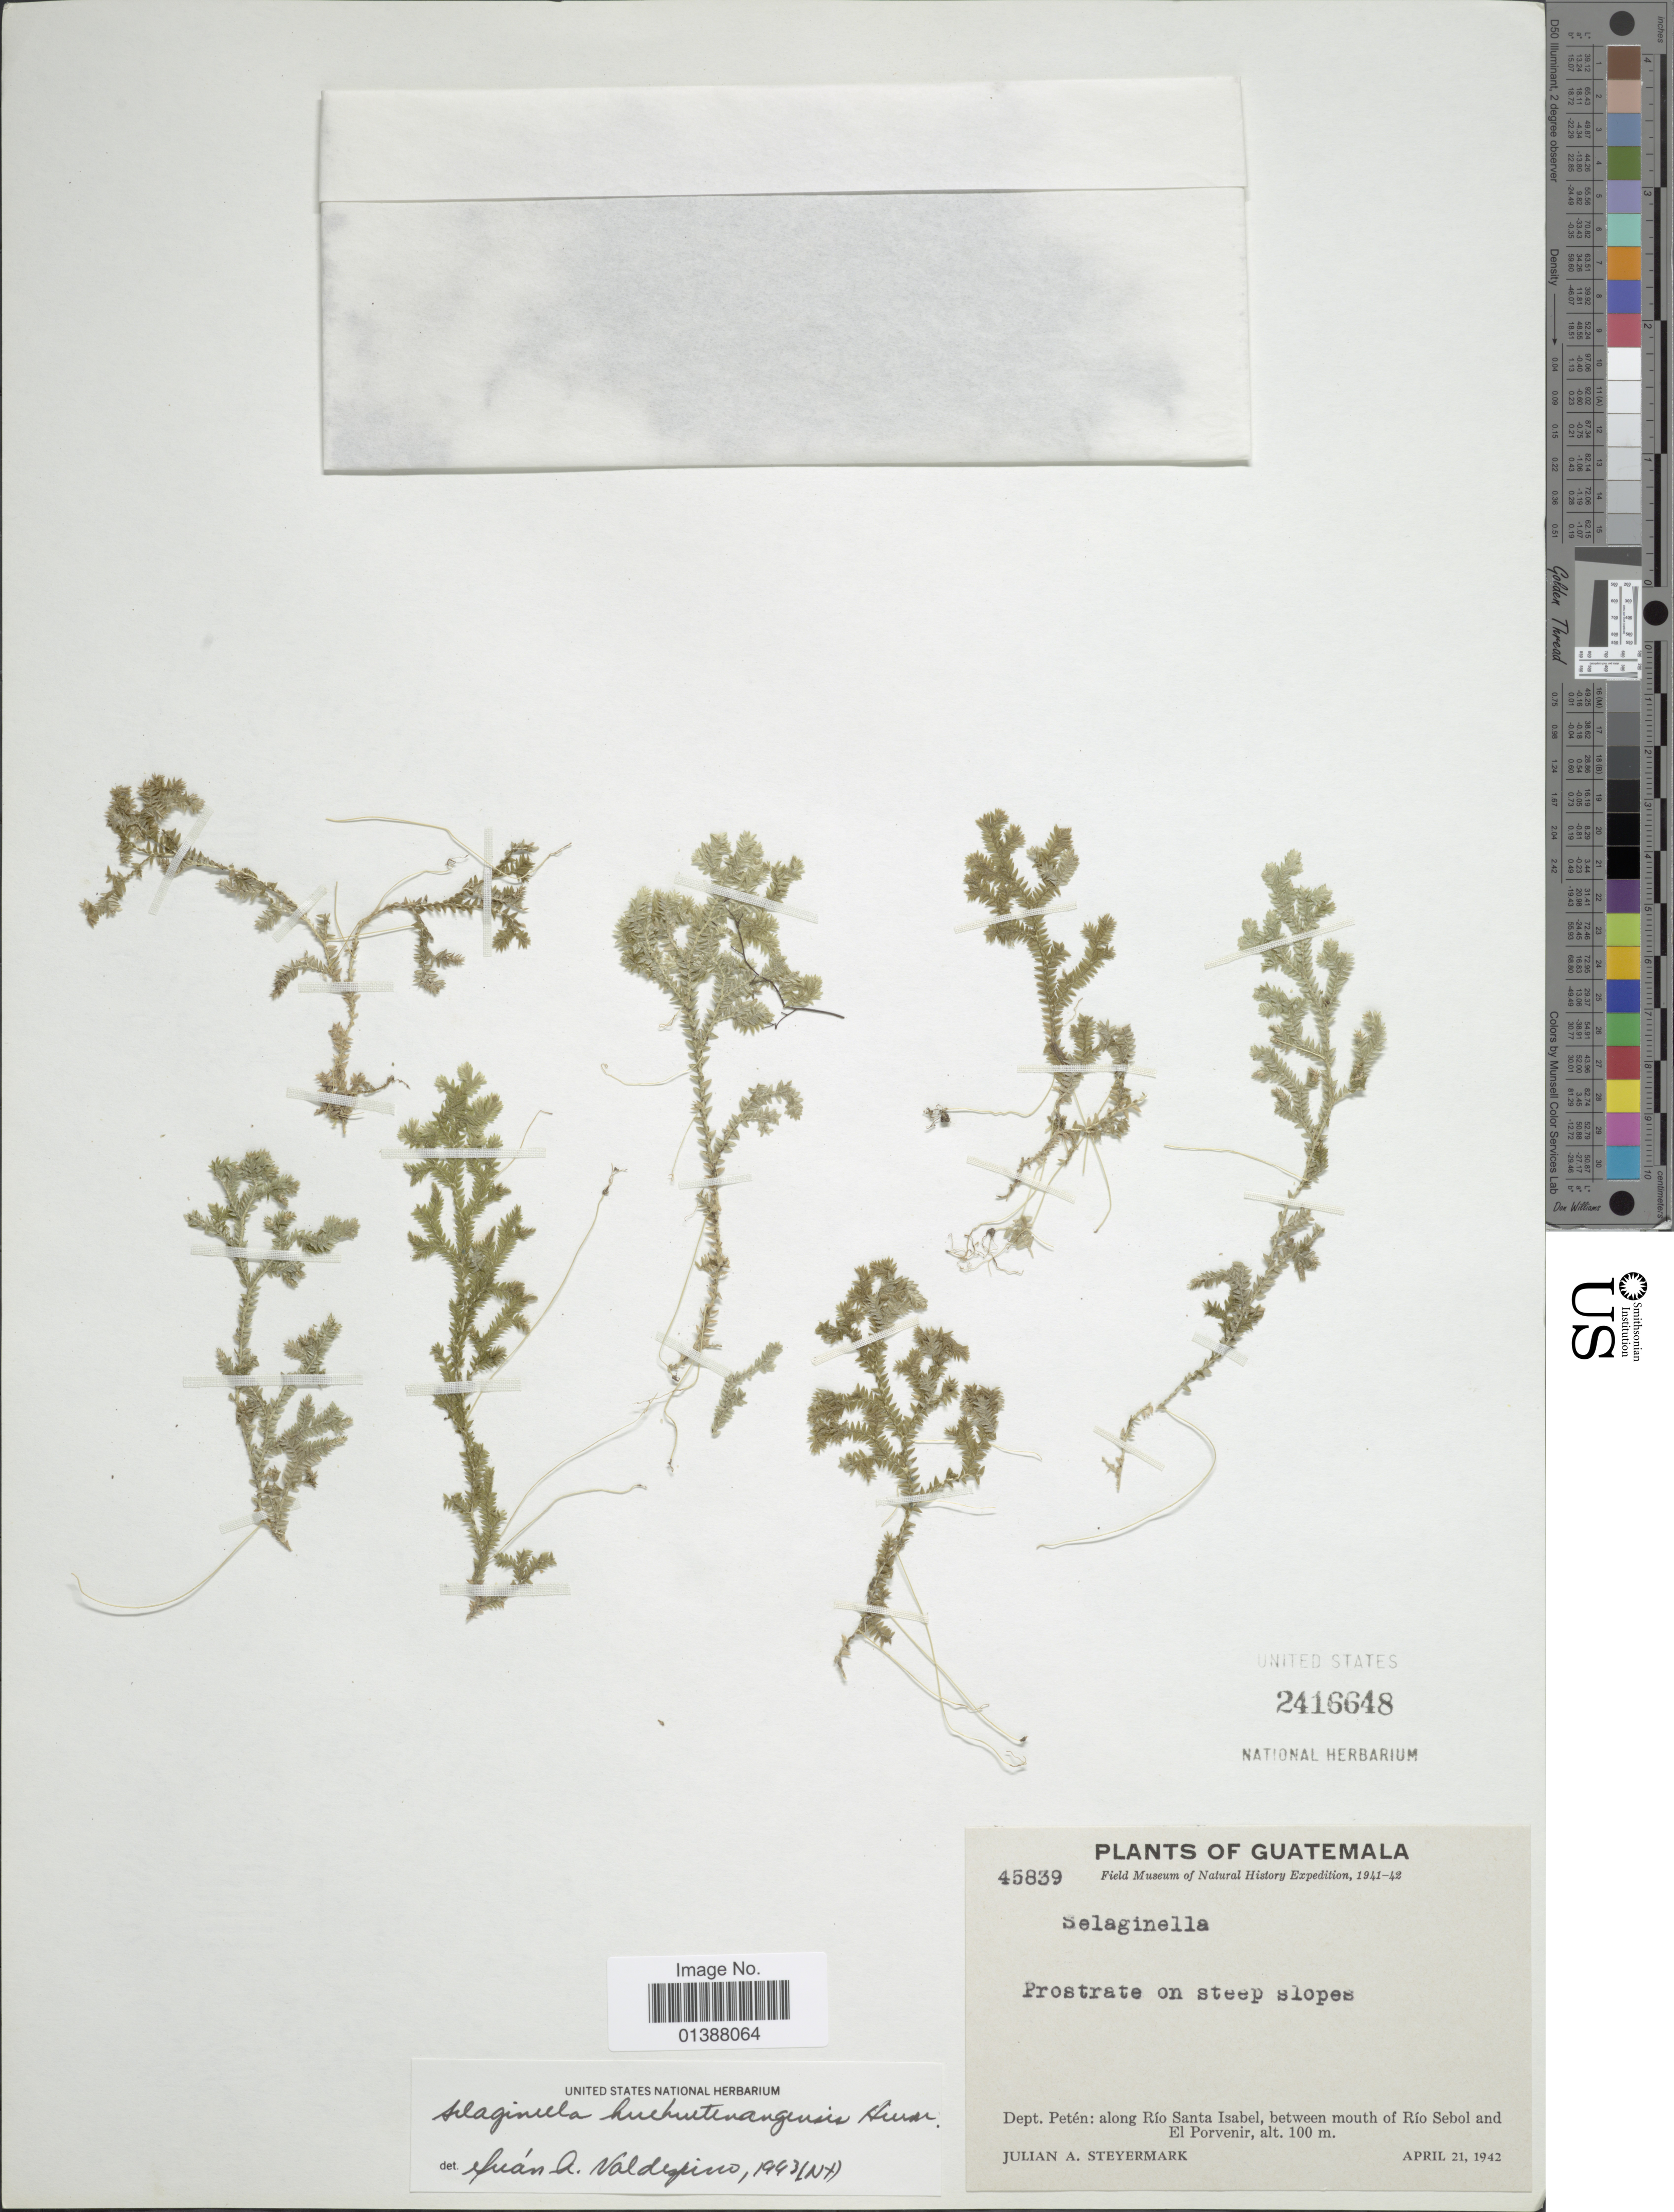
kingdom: Plantae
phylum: Tracheophyta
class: Lycopodiopsida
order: Selaginellales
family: Selaginellaceae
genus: Selaginella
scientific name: Selaginella huehuetenangensis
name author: Hieron.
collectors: J. Steyermark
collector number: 45839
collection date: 1942-04-21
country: Guatemala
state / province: El Petén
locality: Dept. Petén: along Río Santa Isabel, between mouth of Río Sebol and El Porvenir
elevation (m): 100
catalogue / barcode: US 2416648